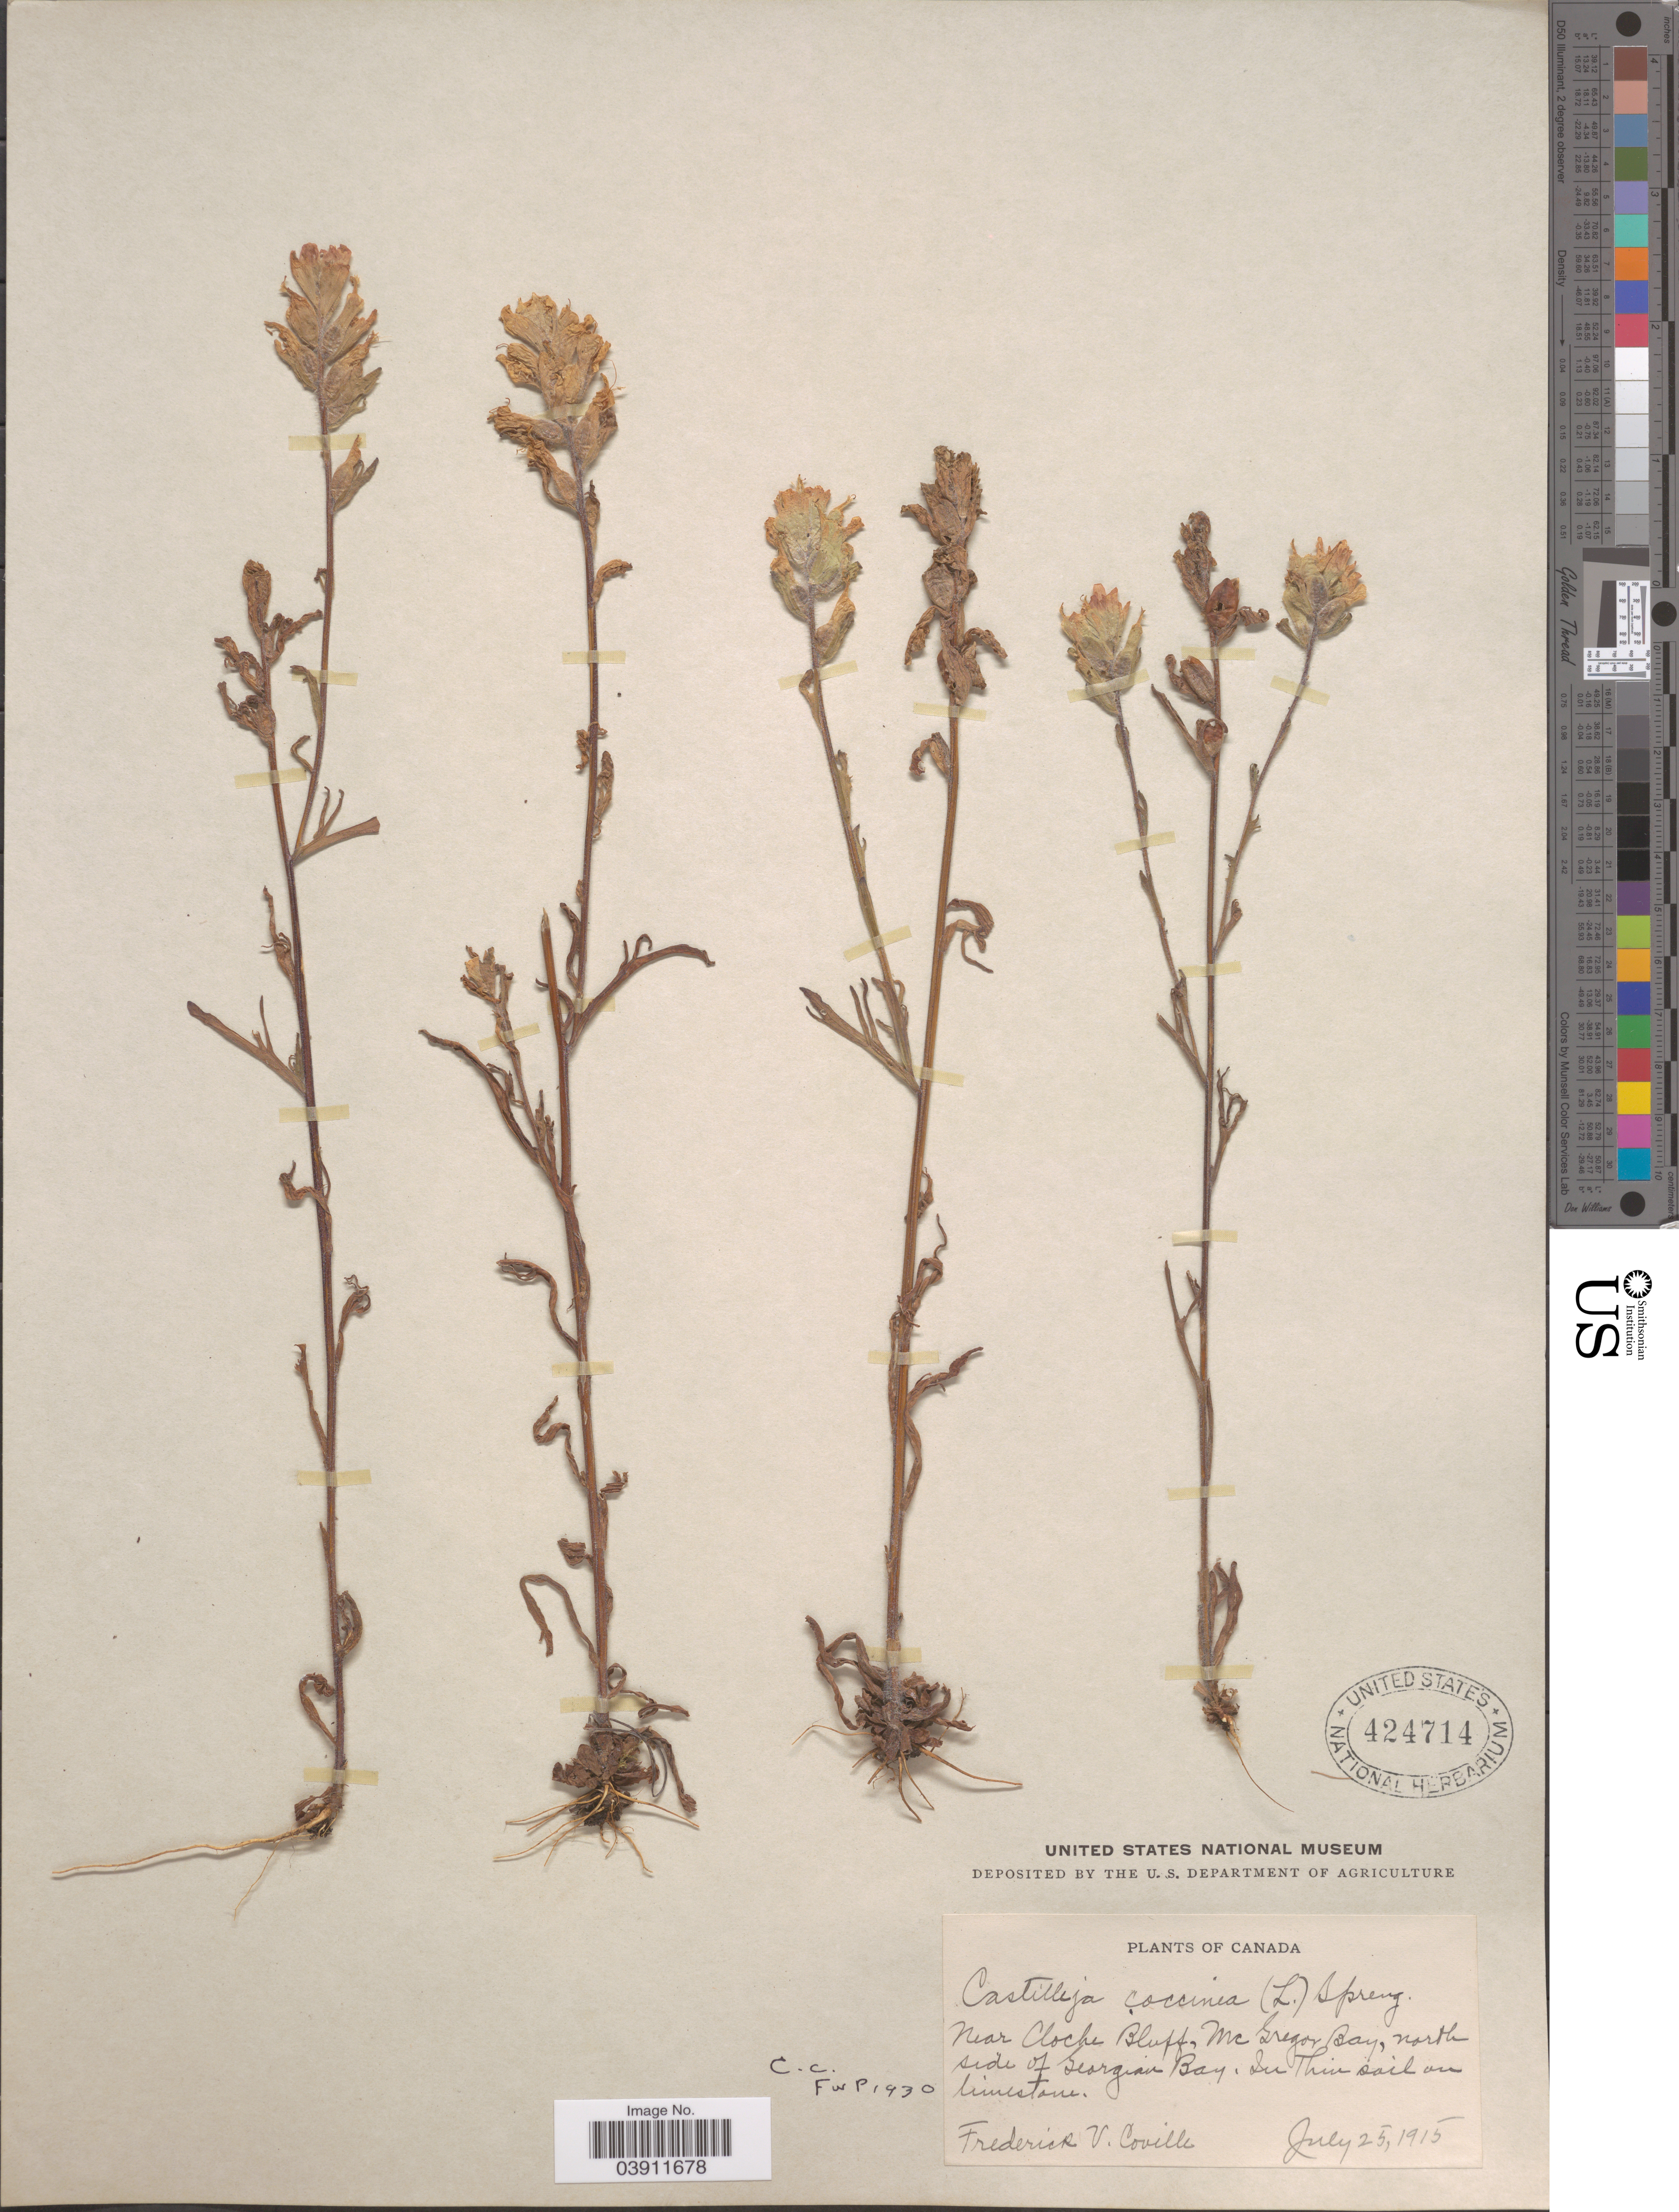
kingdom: Plantae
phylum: Tracheophyta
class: Magnoliopsida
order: Lamiales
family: Orobanchaceae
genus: Castilleja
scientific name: Castilleja coccinea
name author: (L.) Spreng.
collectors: F. V. Coville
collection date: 1915-07-25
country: Canada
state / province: Ontario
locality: Near Cloche Bluff, McGregor Bay, north side of Georgian Bay.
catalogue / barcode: US 424714